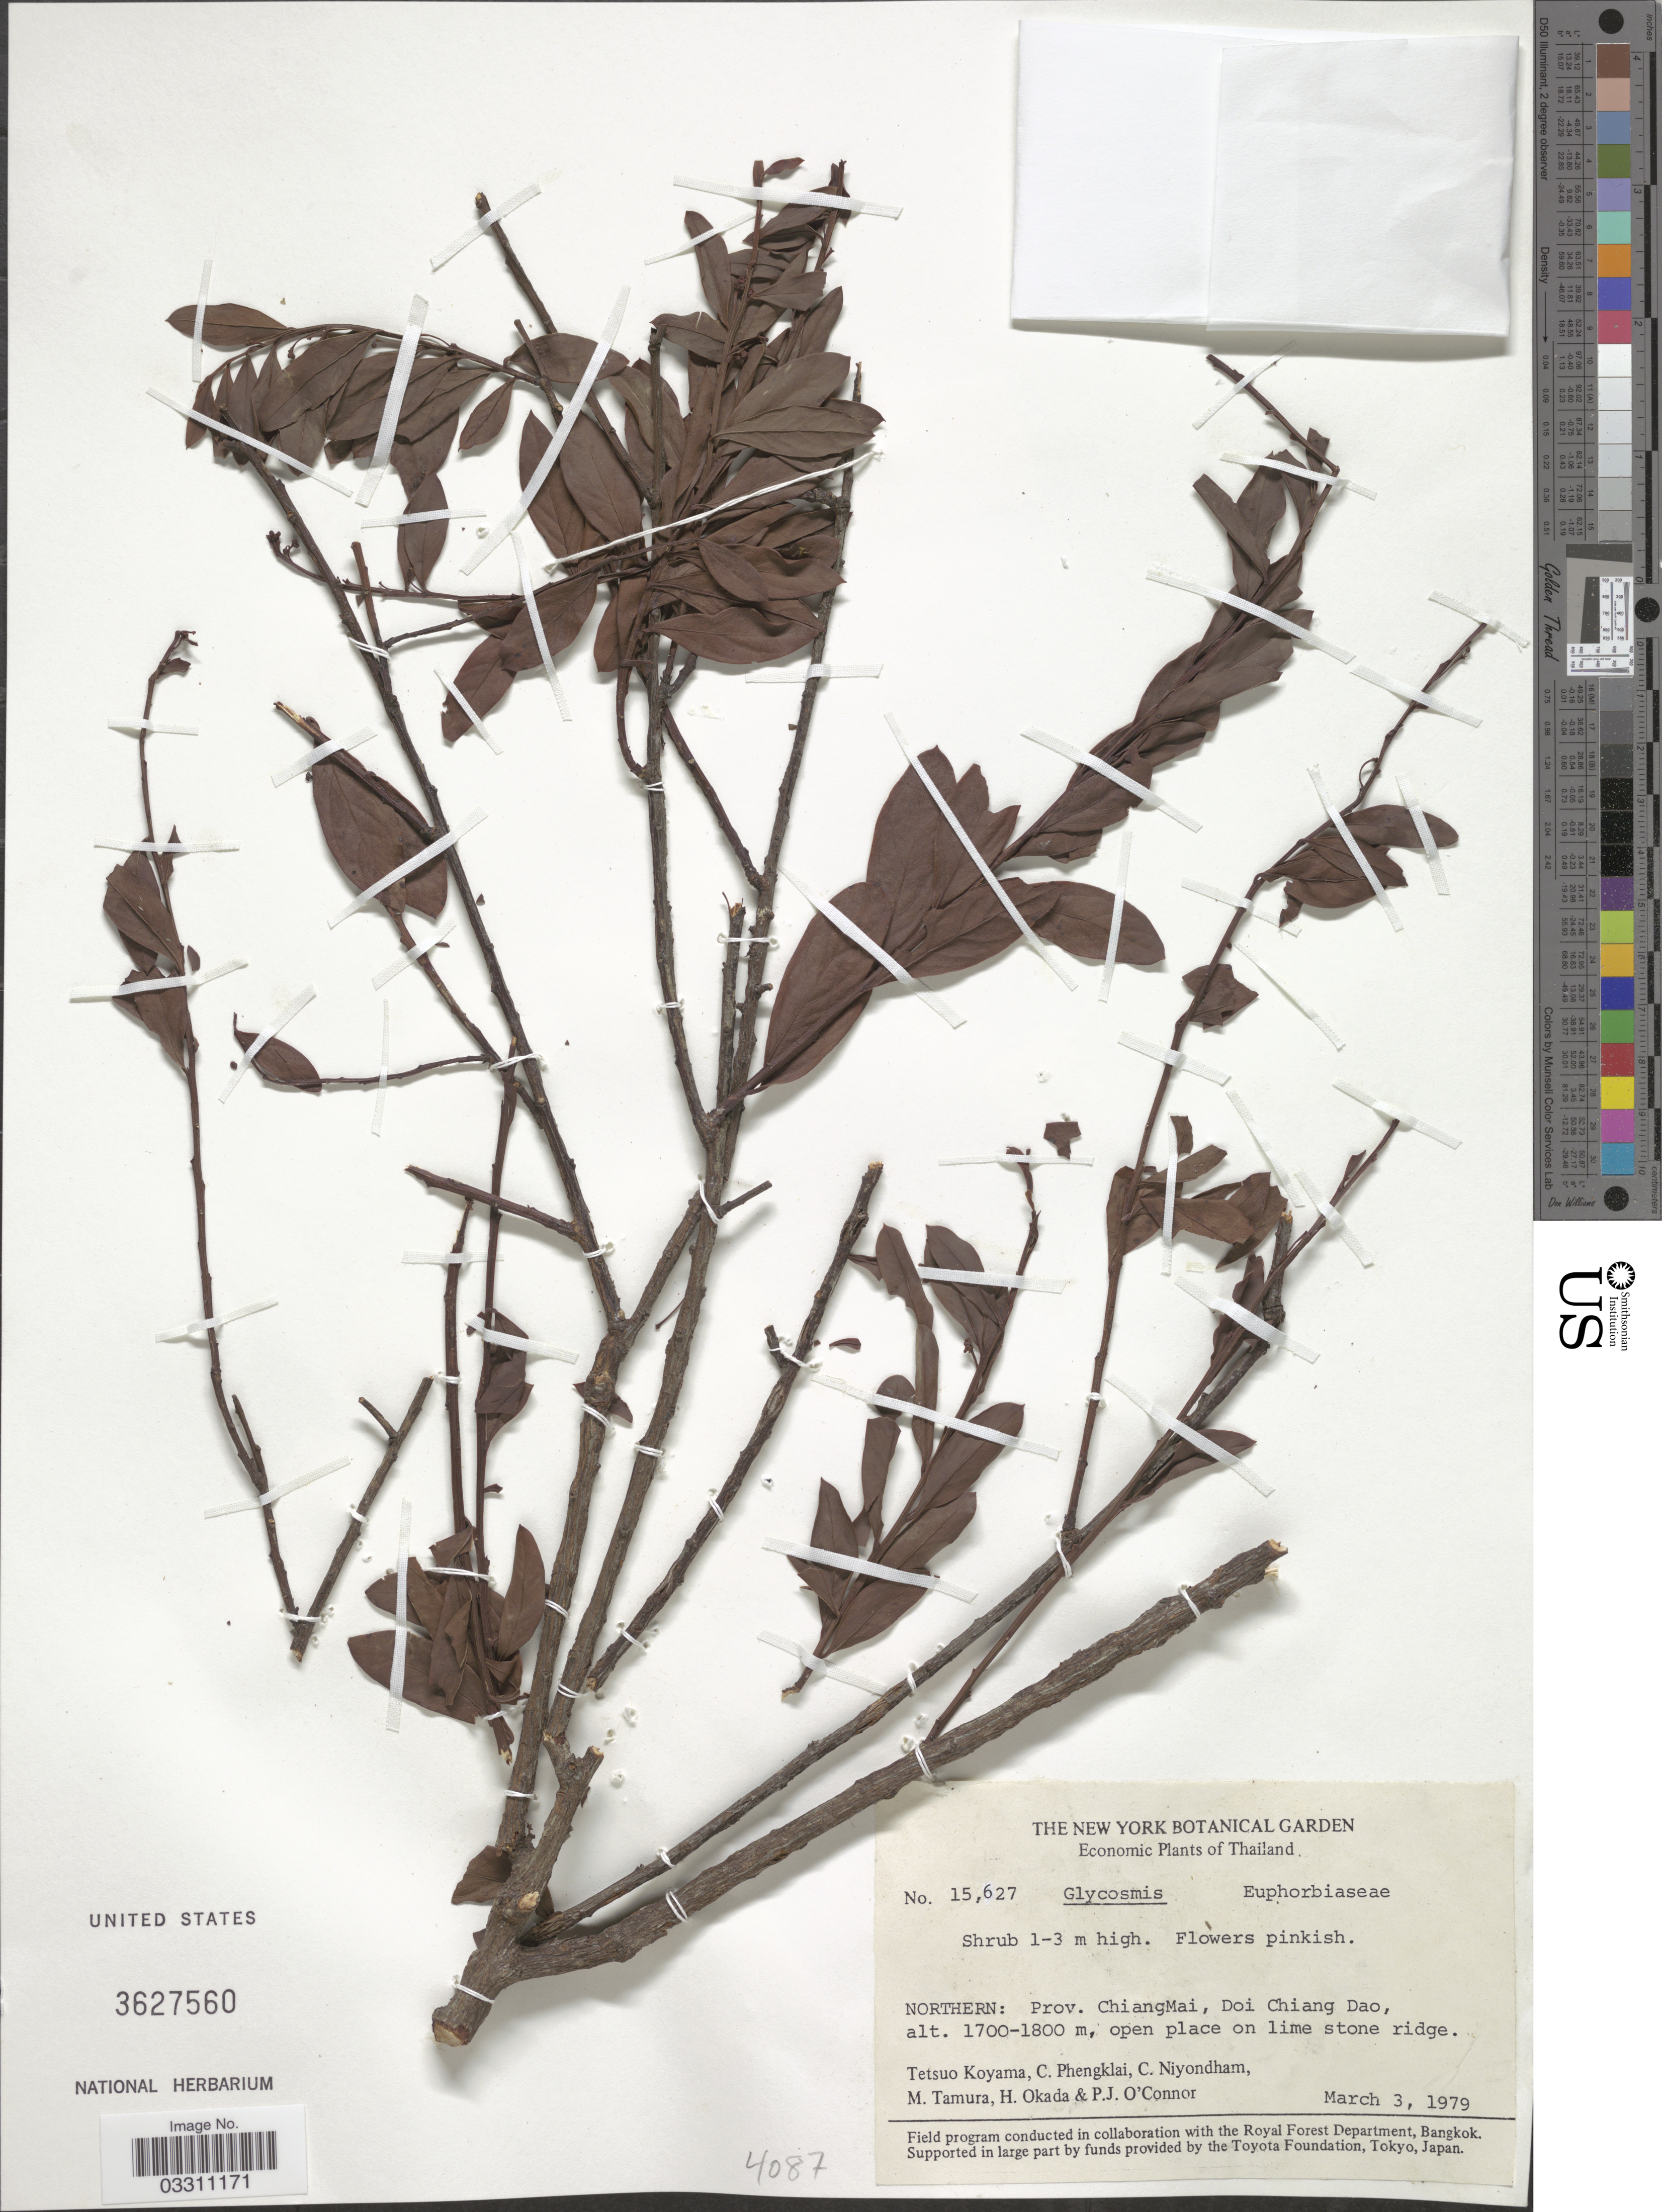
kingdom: Plantae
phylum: Tracheophyta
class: Magnoliopsida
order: Sapindales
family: Rutaceae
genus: Glycosmis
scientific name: Glycosmis sp.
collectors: T. Koyama, C. Phengklai, C. Niyondham, M. Tamura & et al.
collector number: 15627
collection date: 1979-03-03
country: Thailand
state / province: Chiang Mai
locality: Norhern: prov. ChiangMai, Doi Chiang Dao.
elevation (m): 1700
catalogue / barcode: US 3627560